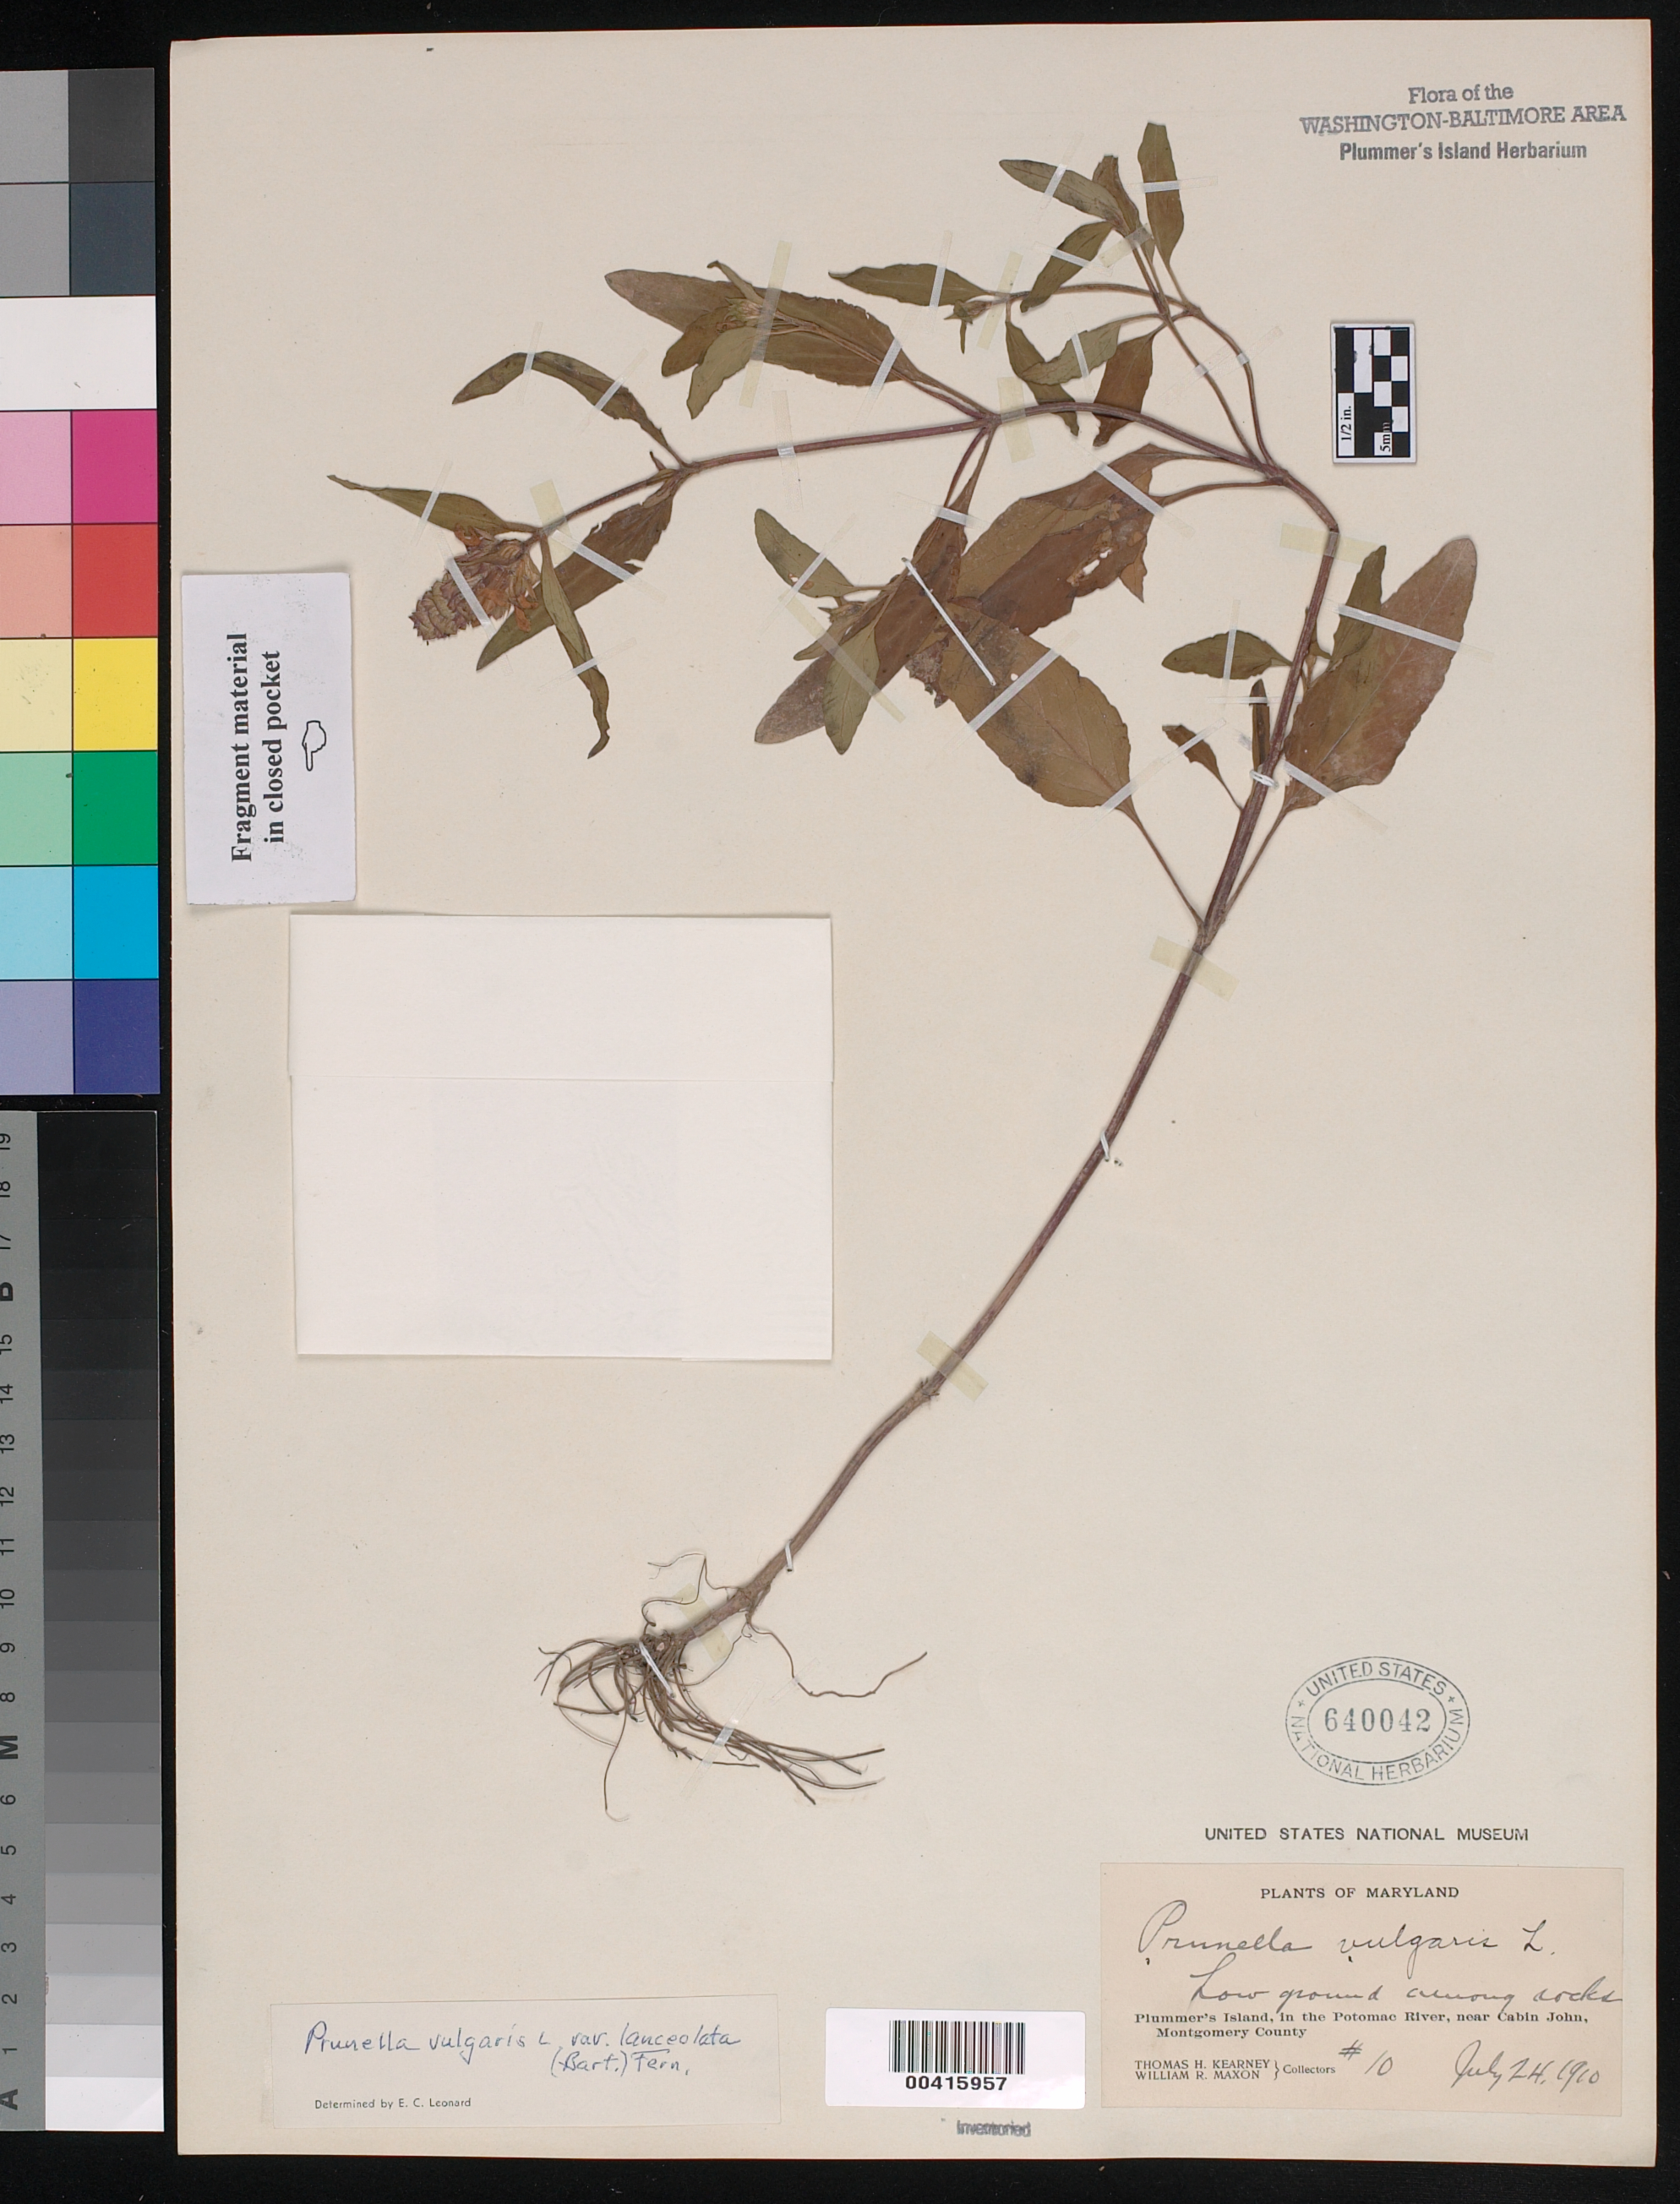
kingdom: Plantae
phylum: Tracheophyta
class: Magnoliopsida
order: Lamiales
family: Lamiaceae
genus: Prunella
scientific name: Prunella vulgaris var. lanceolata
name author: (W.P.C. Barton) Fernald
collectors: T. H. Kearney & W. R. Maxon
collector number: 10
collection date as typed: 24 Jul 1910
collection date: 1910-07-24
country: United States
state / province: Maryland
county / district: Montgomery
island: Plummers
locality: Plummer's Island C. & O. Canal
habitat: Low ground among rocks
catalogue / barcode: US 640042